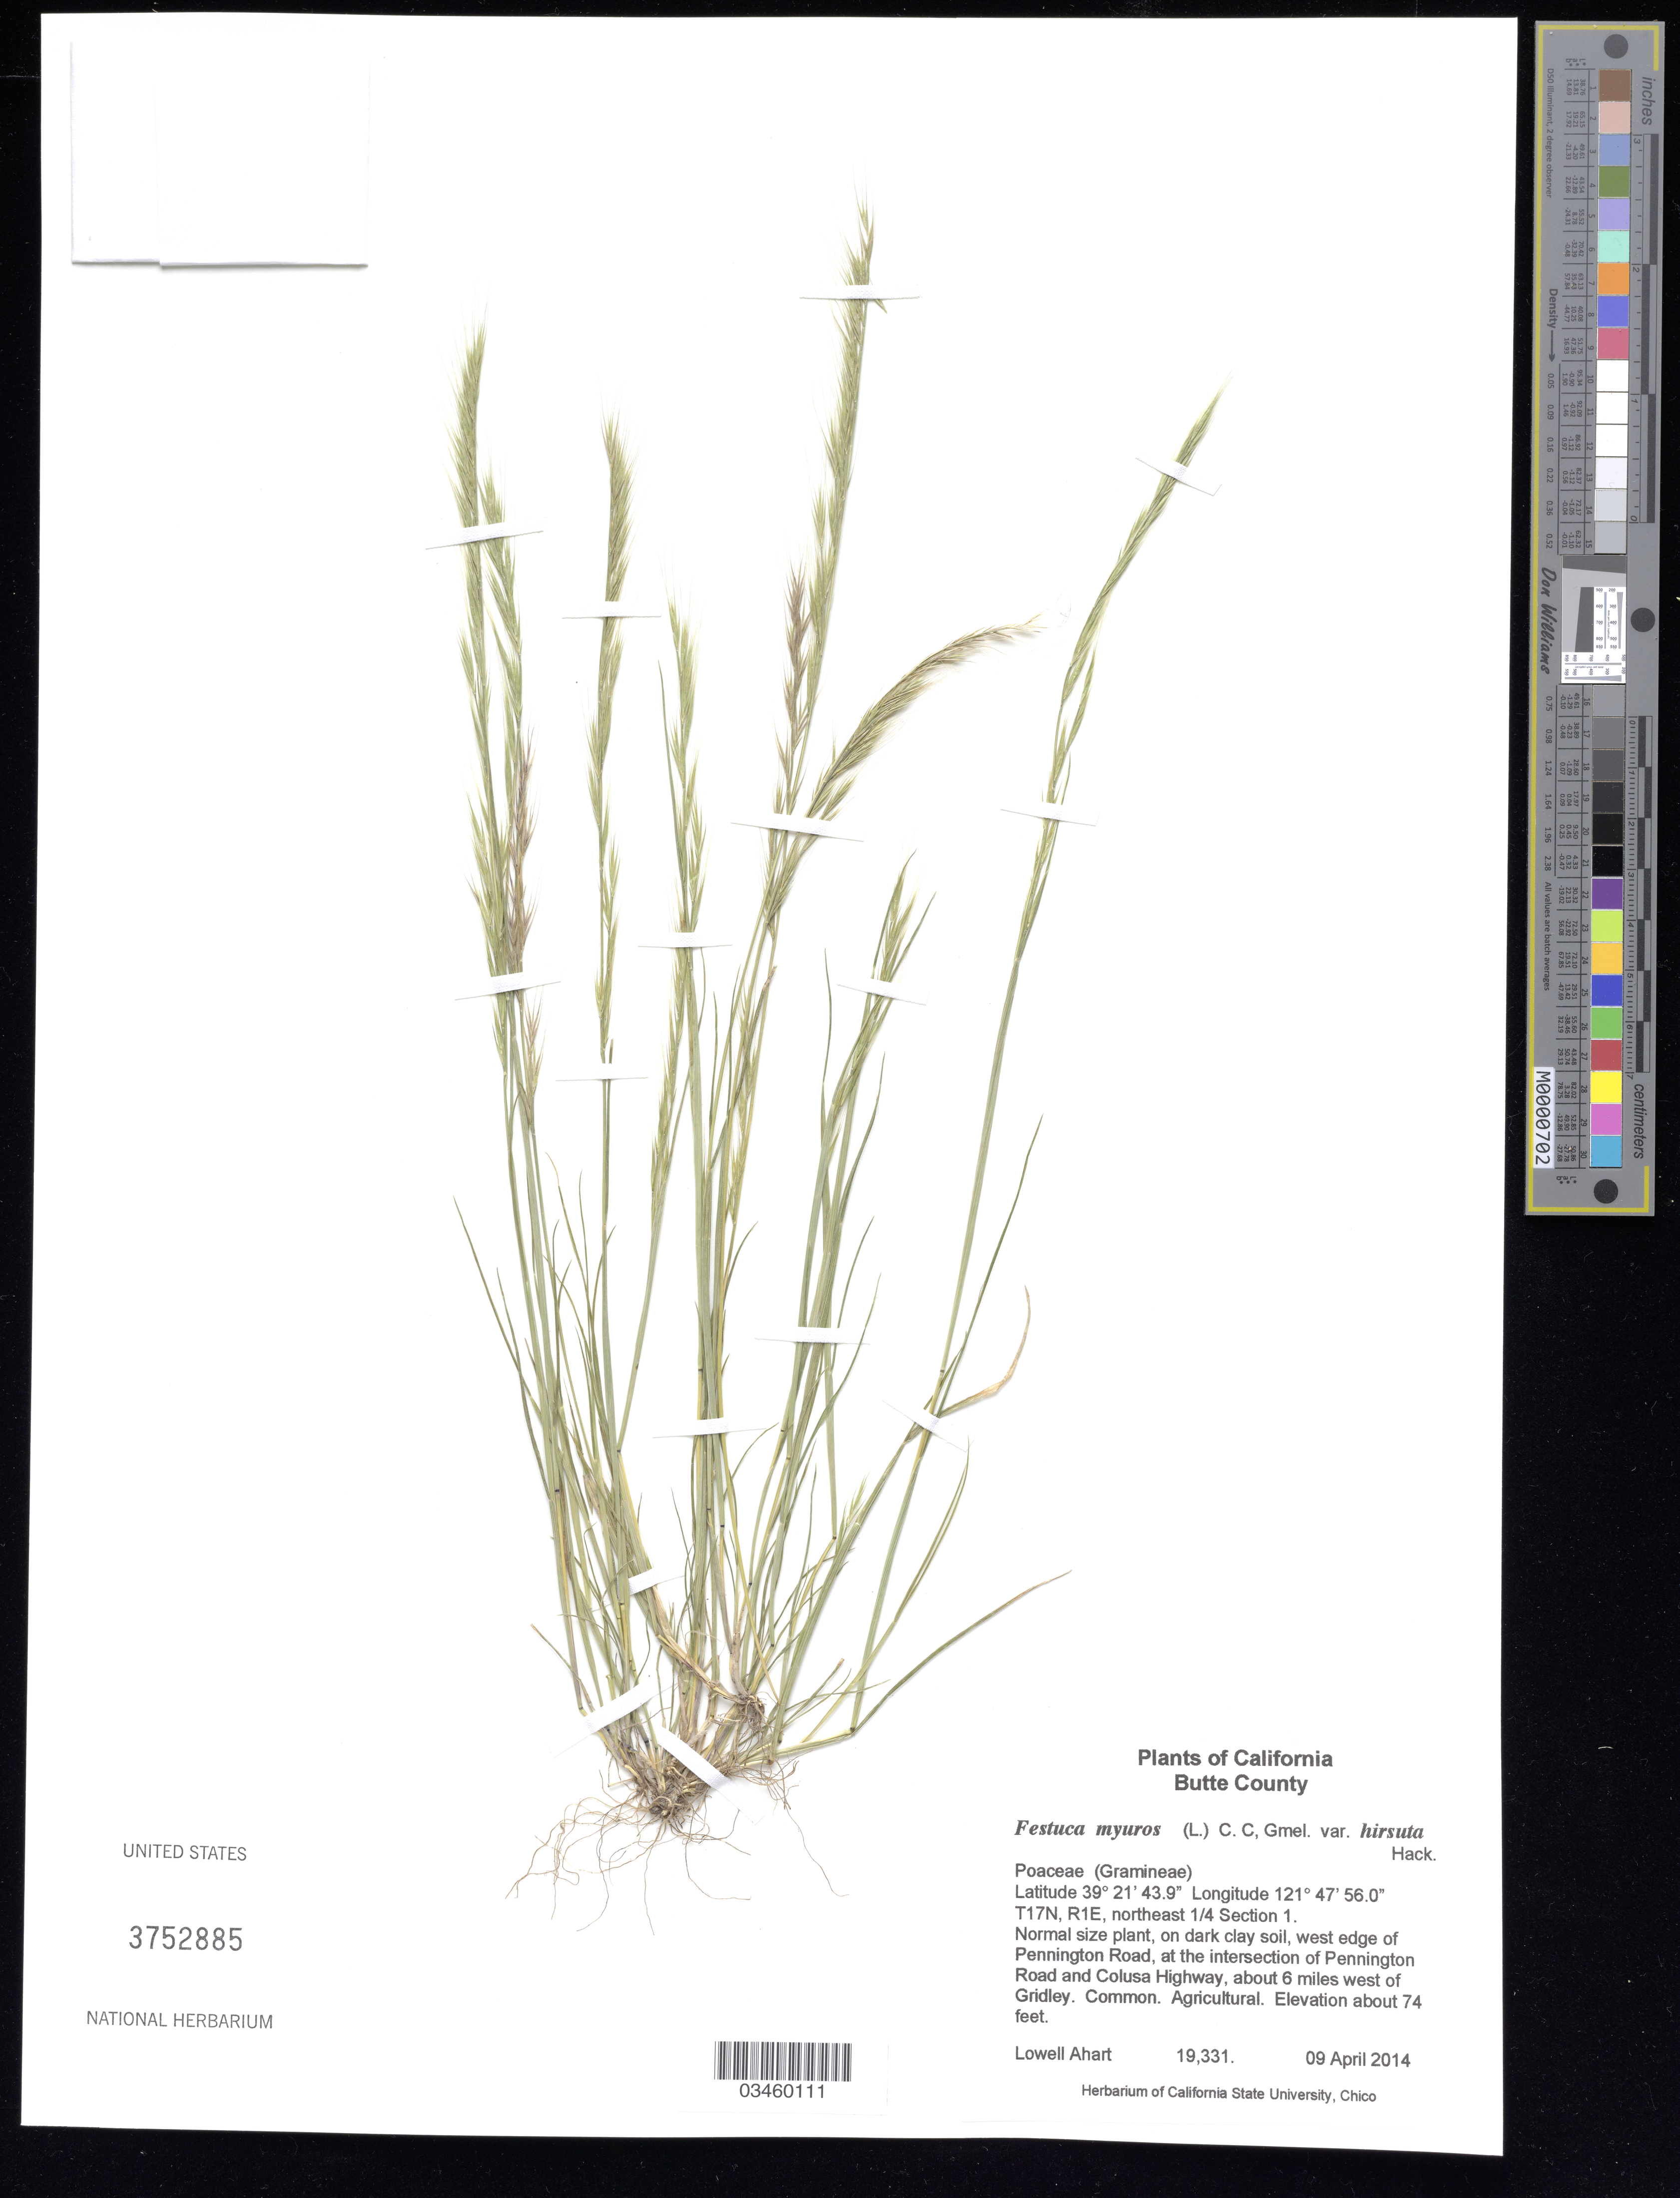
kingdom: Plantae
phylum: Tracheophyta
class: Liliopsida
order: Poales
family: Poaceae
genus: Festuca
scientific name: Festuca myuros var. hirsuta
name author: (Hack.) Asch. & Graebn.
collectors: L. Ahart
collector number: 19331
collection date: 2014-04-09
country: United States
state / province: California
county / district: Butte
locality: West edge of Penninton Road, at the intersection of Pennington Road and Colusa Highway, about 6 miles west of Gridley.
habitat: Dark clay soil.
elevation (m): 23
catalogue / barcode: US 3752885